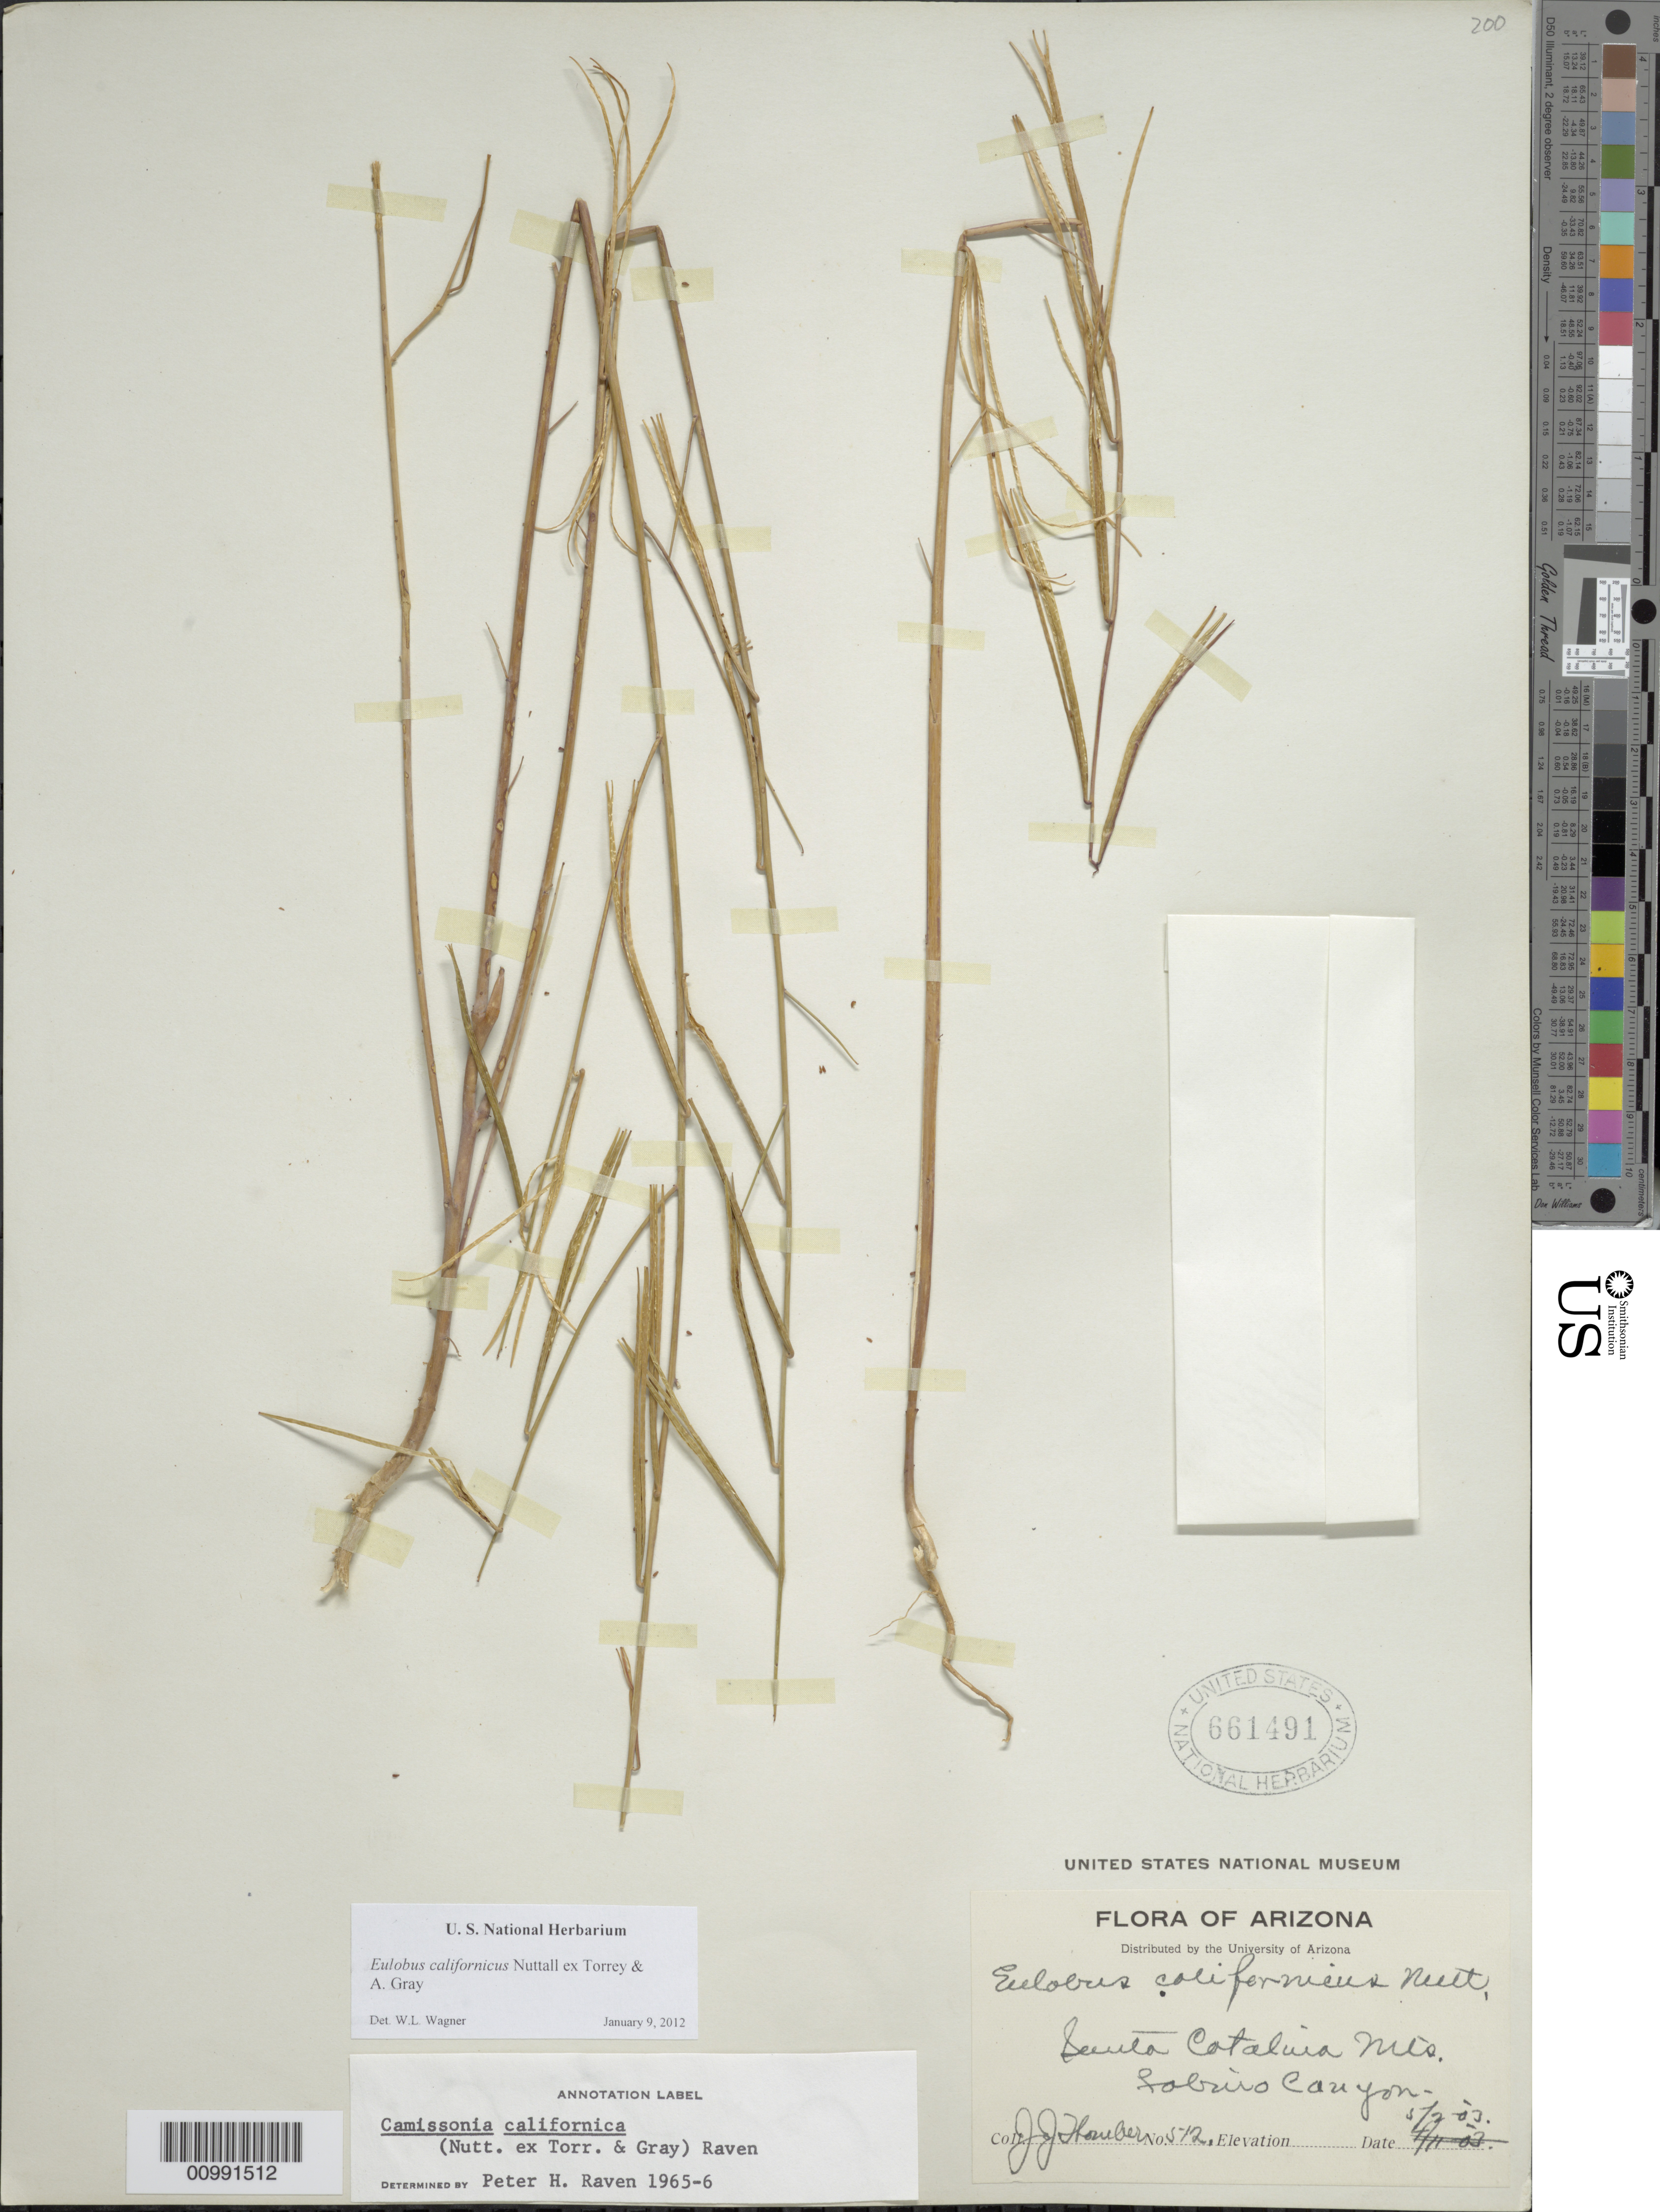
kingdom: Plantae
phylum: Tracheophyta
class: Magnoliopsida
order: Myrtales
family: Onagraceae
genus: Eulobus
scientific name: Eulobus californicus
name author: Nutt. ex Torr. & A. Gray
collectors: J. Thornber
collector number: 512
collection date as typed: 5/2 '03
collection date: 1903-05-02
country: United States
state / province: Arizona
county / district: Pima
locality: Sabino Canyon, Santa Catalina Mountains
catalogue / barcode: US 661491